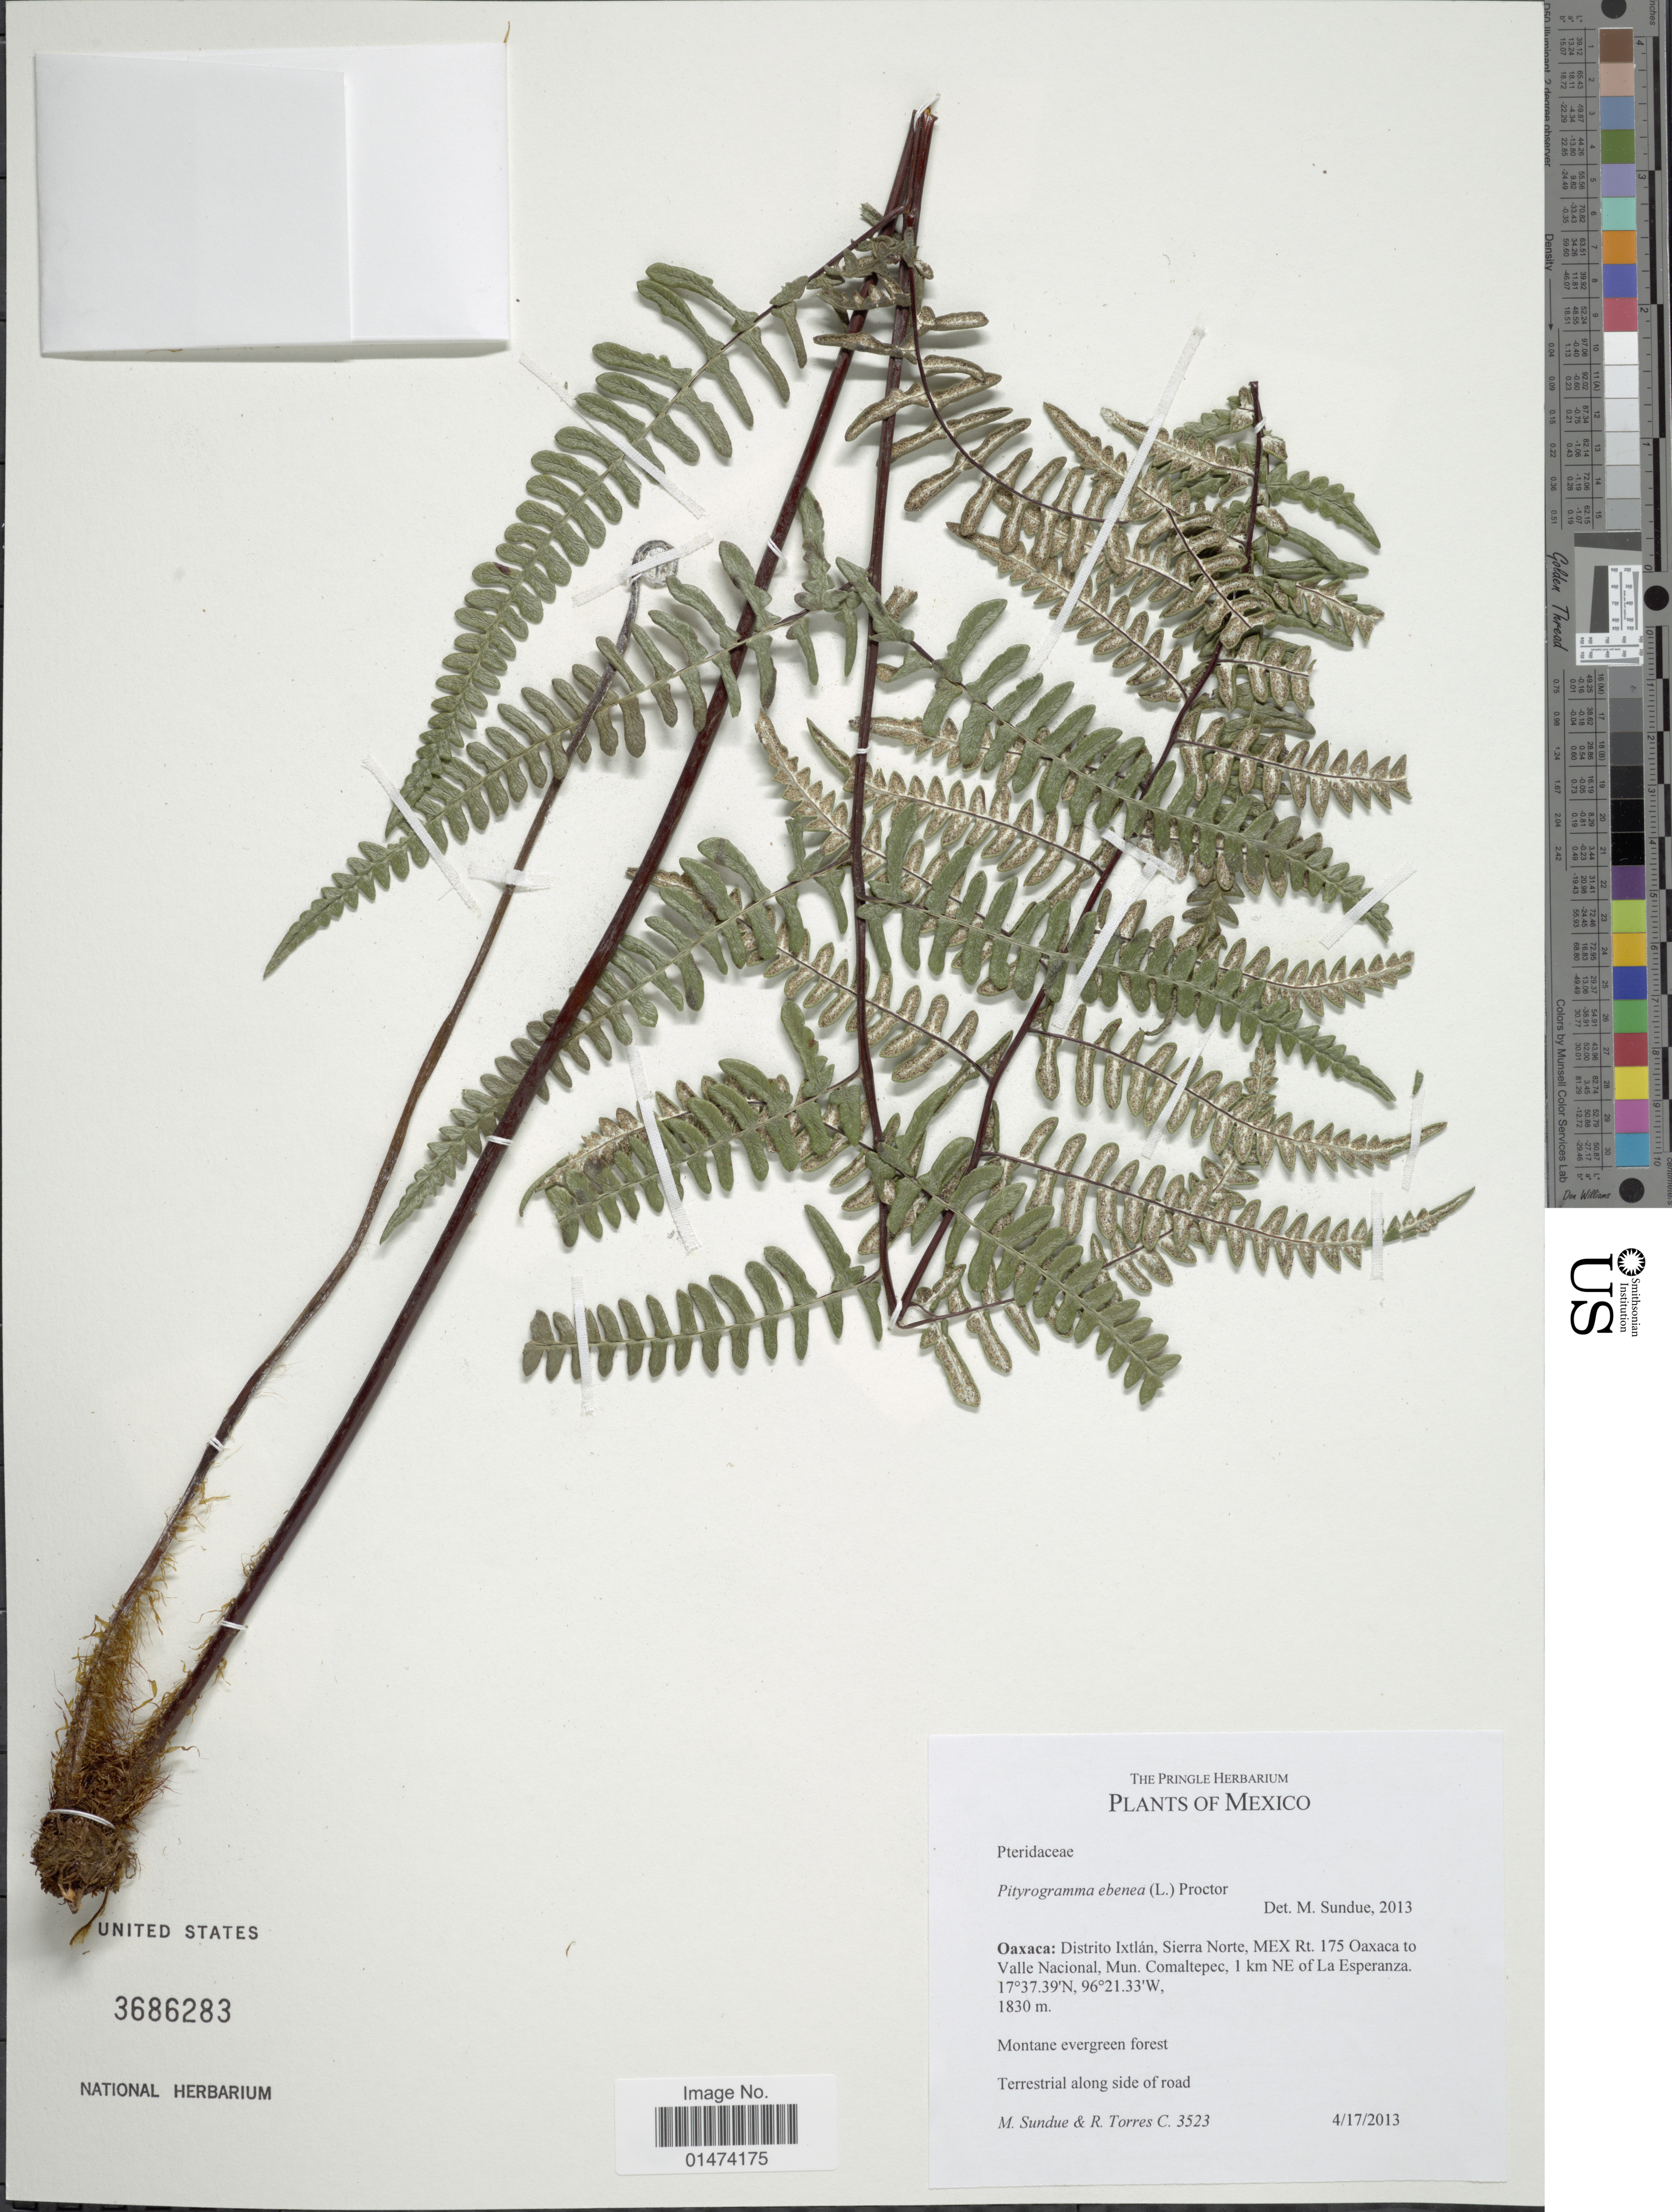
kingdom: Plantae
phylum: Tracheophyta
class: Polypodiopsida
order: Polypodiales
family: Pteridaceae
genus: Pityrogramma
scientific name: Pityrogramma tartarea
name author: (Cav.) Maxon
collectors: M. Sundue & R. Torres C.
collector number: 3523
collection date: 2013-04-17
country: Mexico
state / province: Oaxaca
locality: Distrito Ixtlan, Sierra norte MEX Rt. 175 oaxaca to Valle Nacional, Mun. Comaltepec, 1 km NE of La Esperanza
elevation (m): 1830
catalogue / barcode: US 3686283